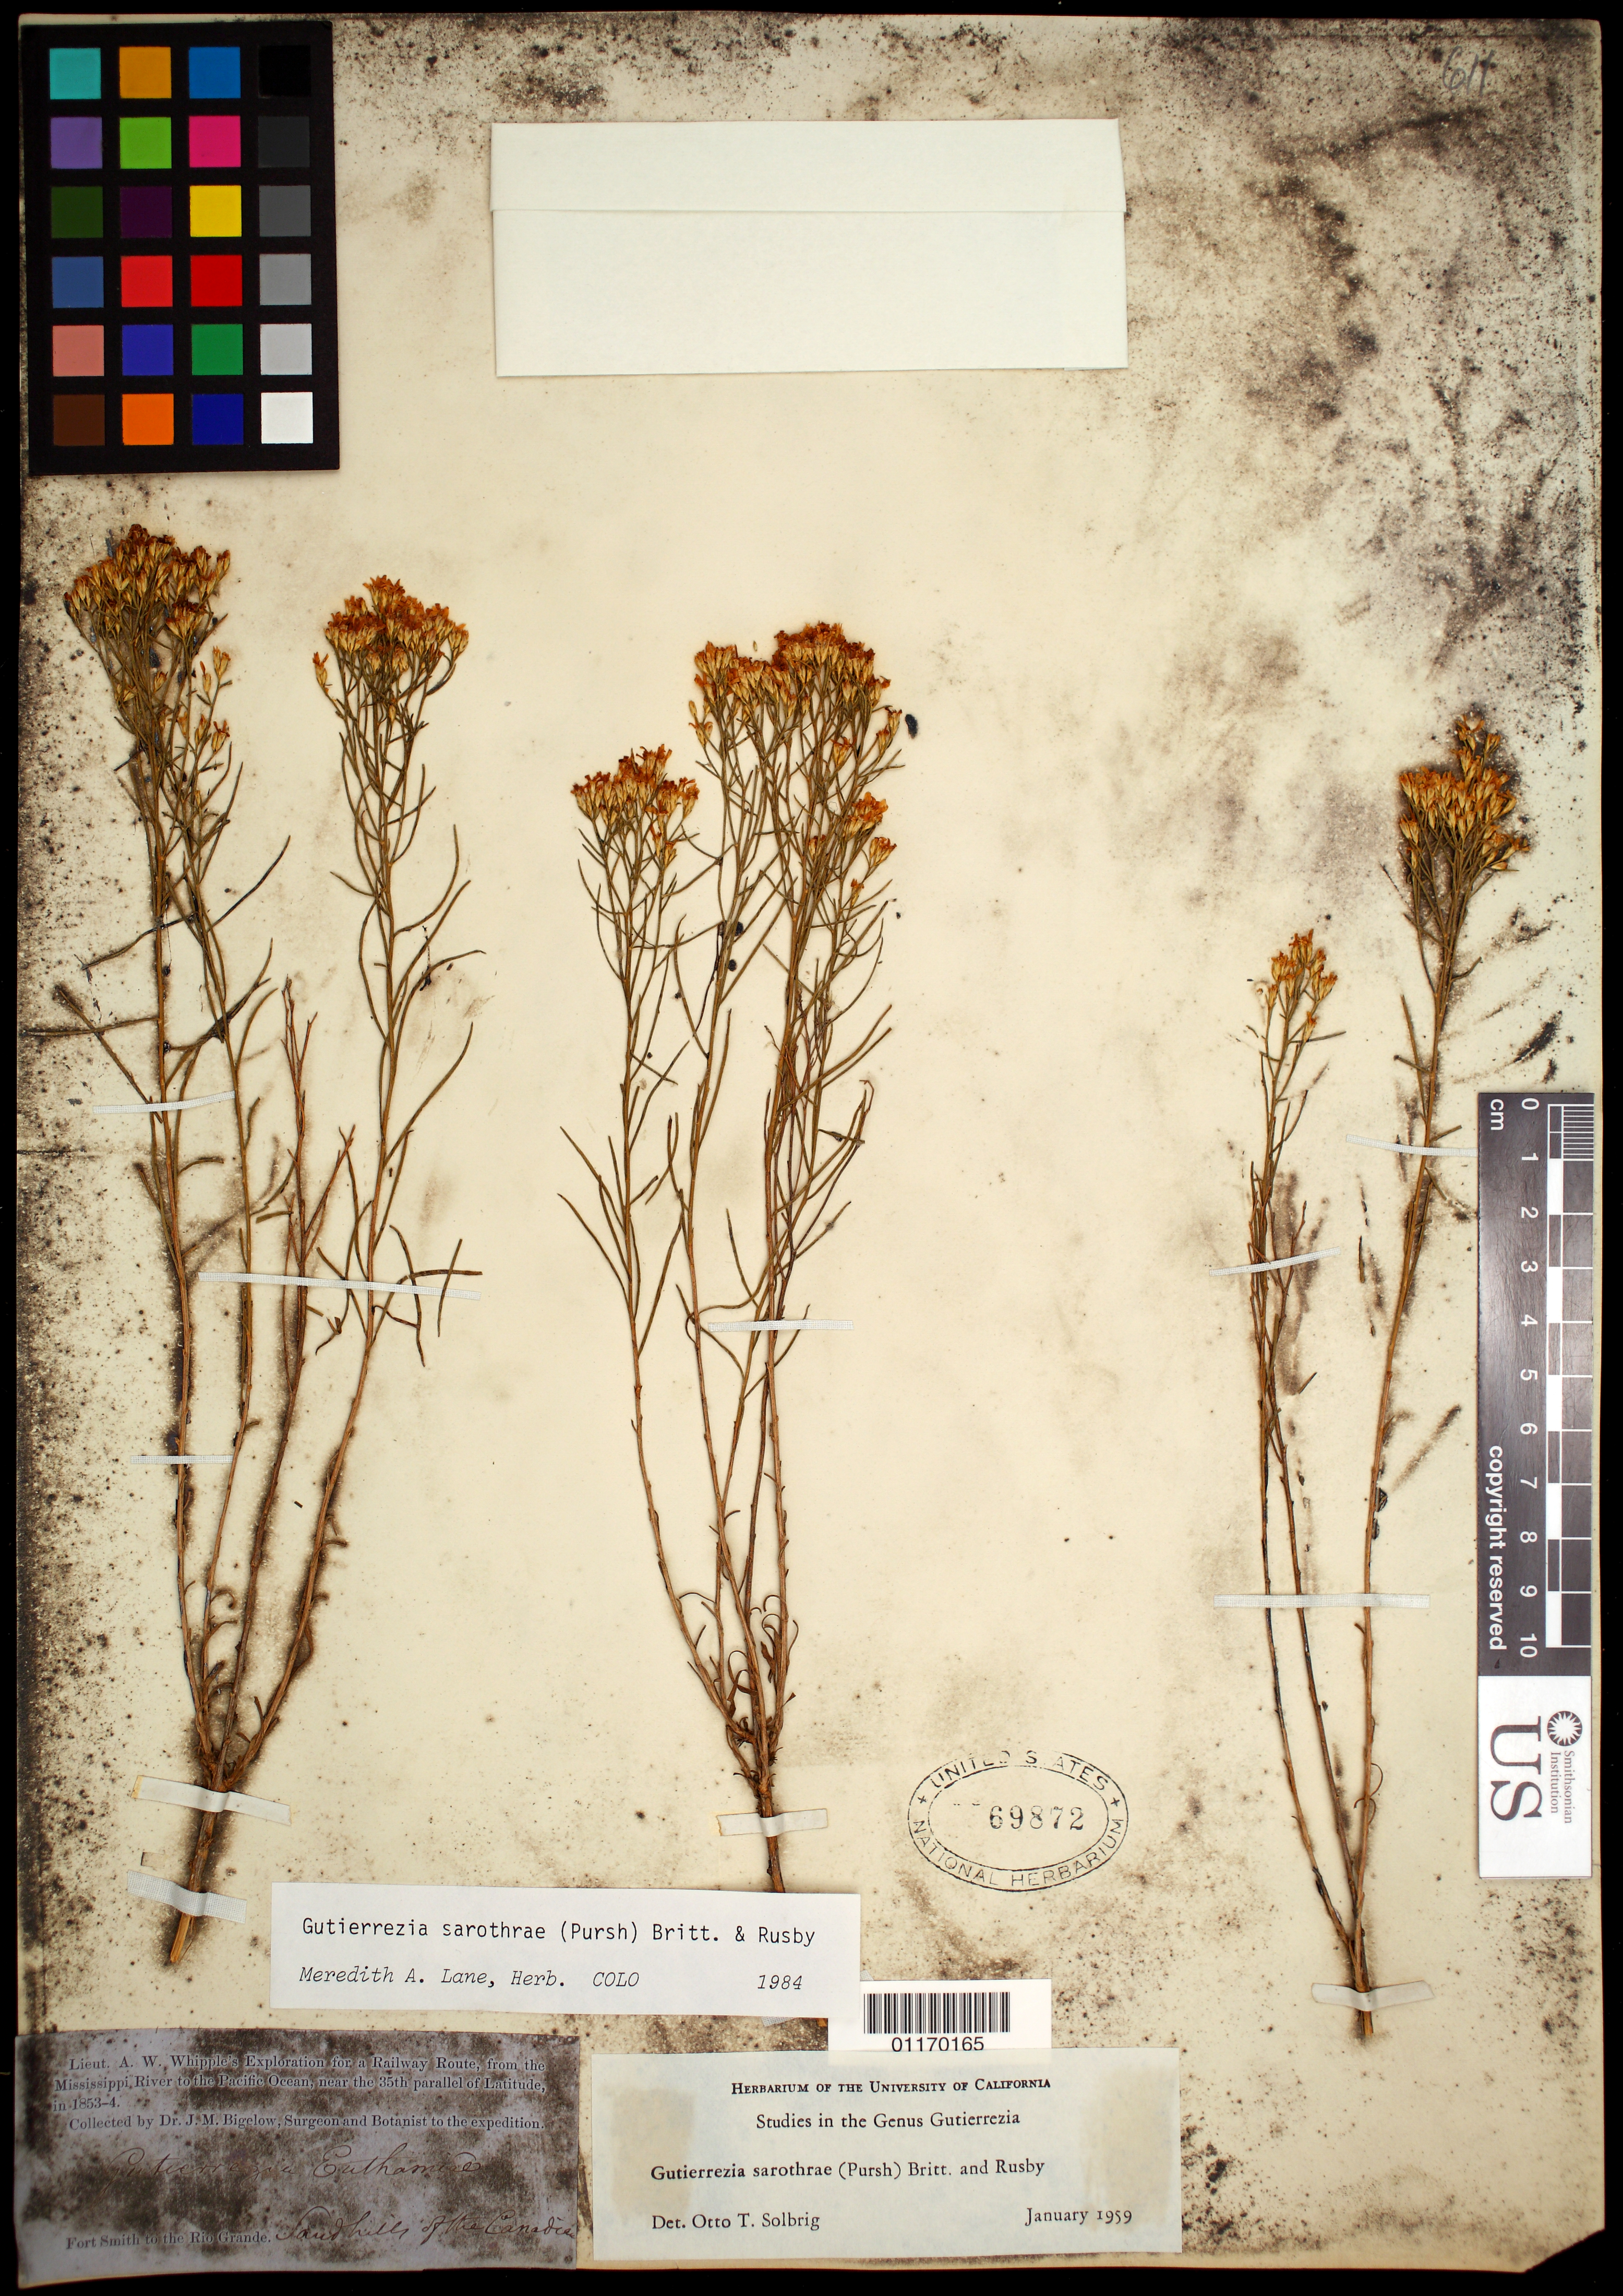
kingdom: Plantae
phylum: Tracheophyta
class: Magnoliopsida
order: Asterales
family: Asteraceae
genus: Gutierrezia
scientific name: Gutierrezia sarothrae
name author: (Pursh) Britton & Rusby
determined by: Lane, M. A.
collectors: J. M. Bigelow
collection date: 1853/1854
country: United States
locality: on the Canadian River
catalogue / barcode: US 69872